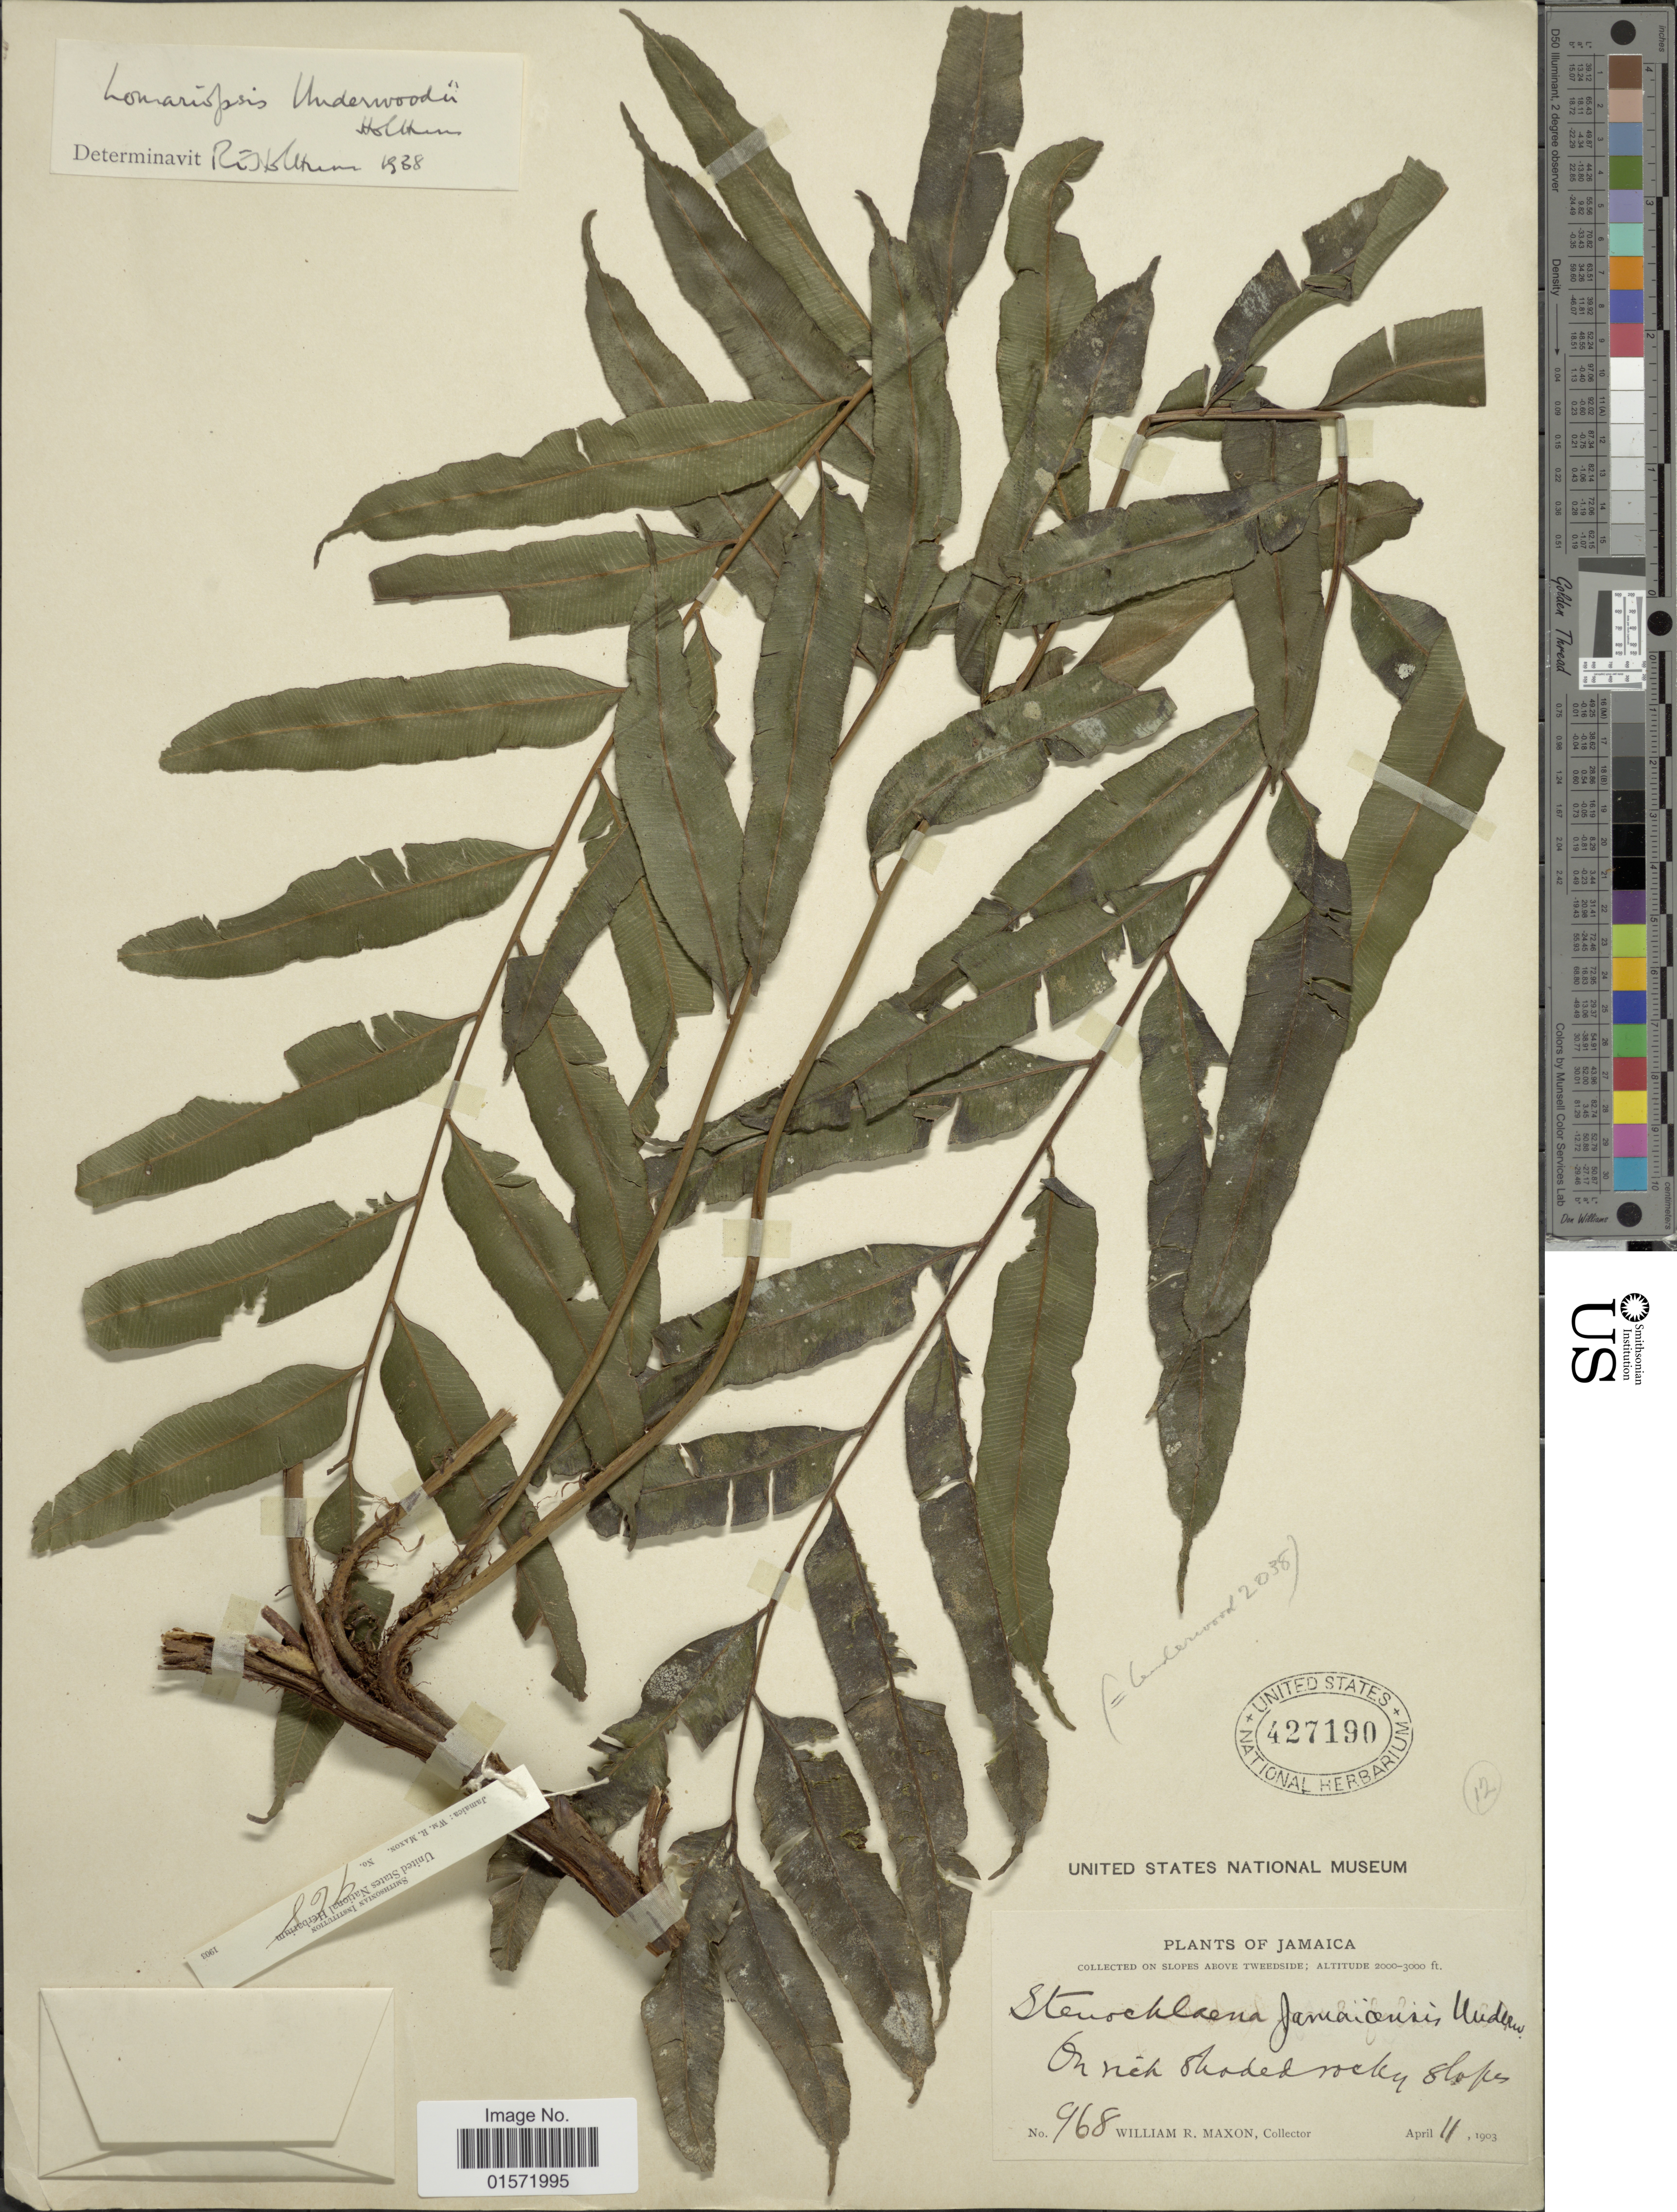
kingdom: Plantae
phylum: Tracheophyta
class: Polypodiopsida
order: Polypodiales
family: Lomariopsidaceae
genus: Lomariopsis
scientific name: Lomariopsis underwoodii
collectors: W. R. Maxon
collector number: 968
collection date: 1903-04-11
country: Jamaica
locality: On slopes above Tweeside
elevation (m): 610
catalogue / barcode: US 427190